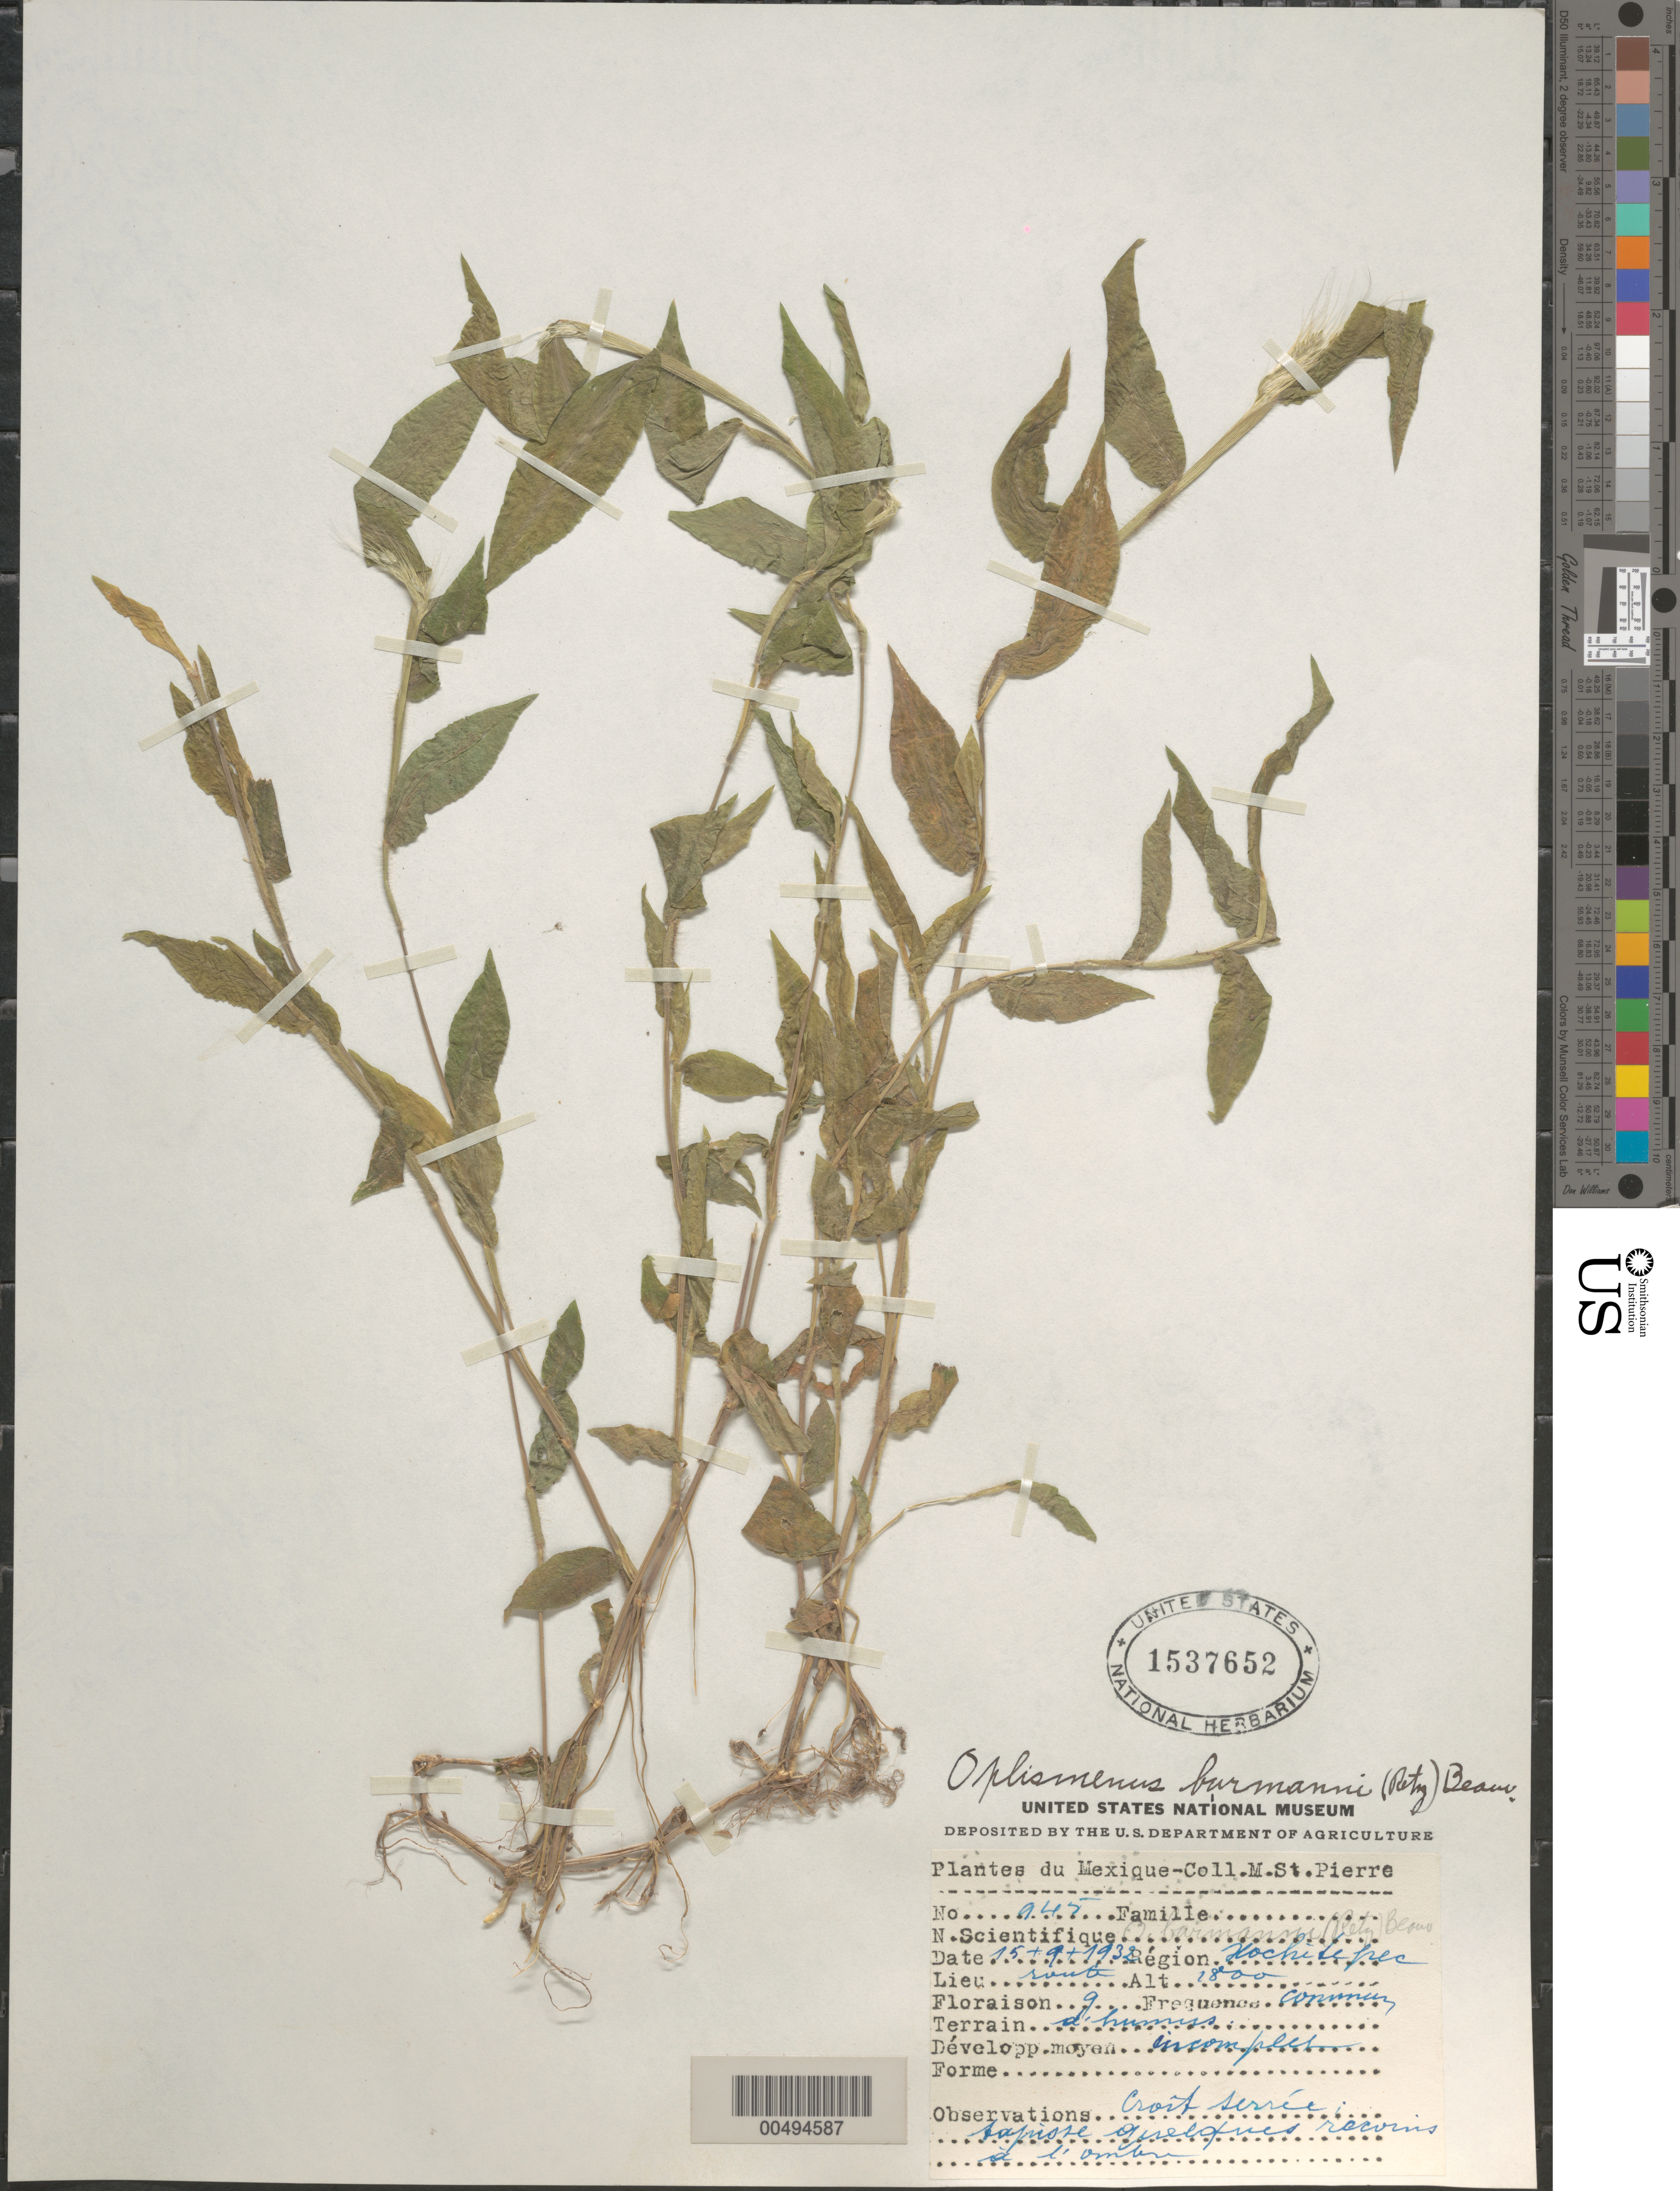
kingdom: Plantae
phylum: Tracheophyta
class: Liliopsida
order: Poales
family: Poaceae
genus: Oplismenus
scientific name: Oplismenus burmannii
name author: (Retz.) P. Beauv.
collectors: M. Saint-Pierre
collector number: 945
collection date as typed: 15 Sep 1932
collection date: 1932-09-15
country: Mexico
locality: Xochitepec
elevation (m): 1800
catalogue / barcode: US 1537652